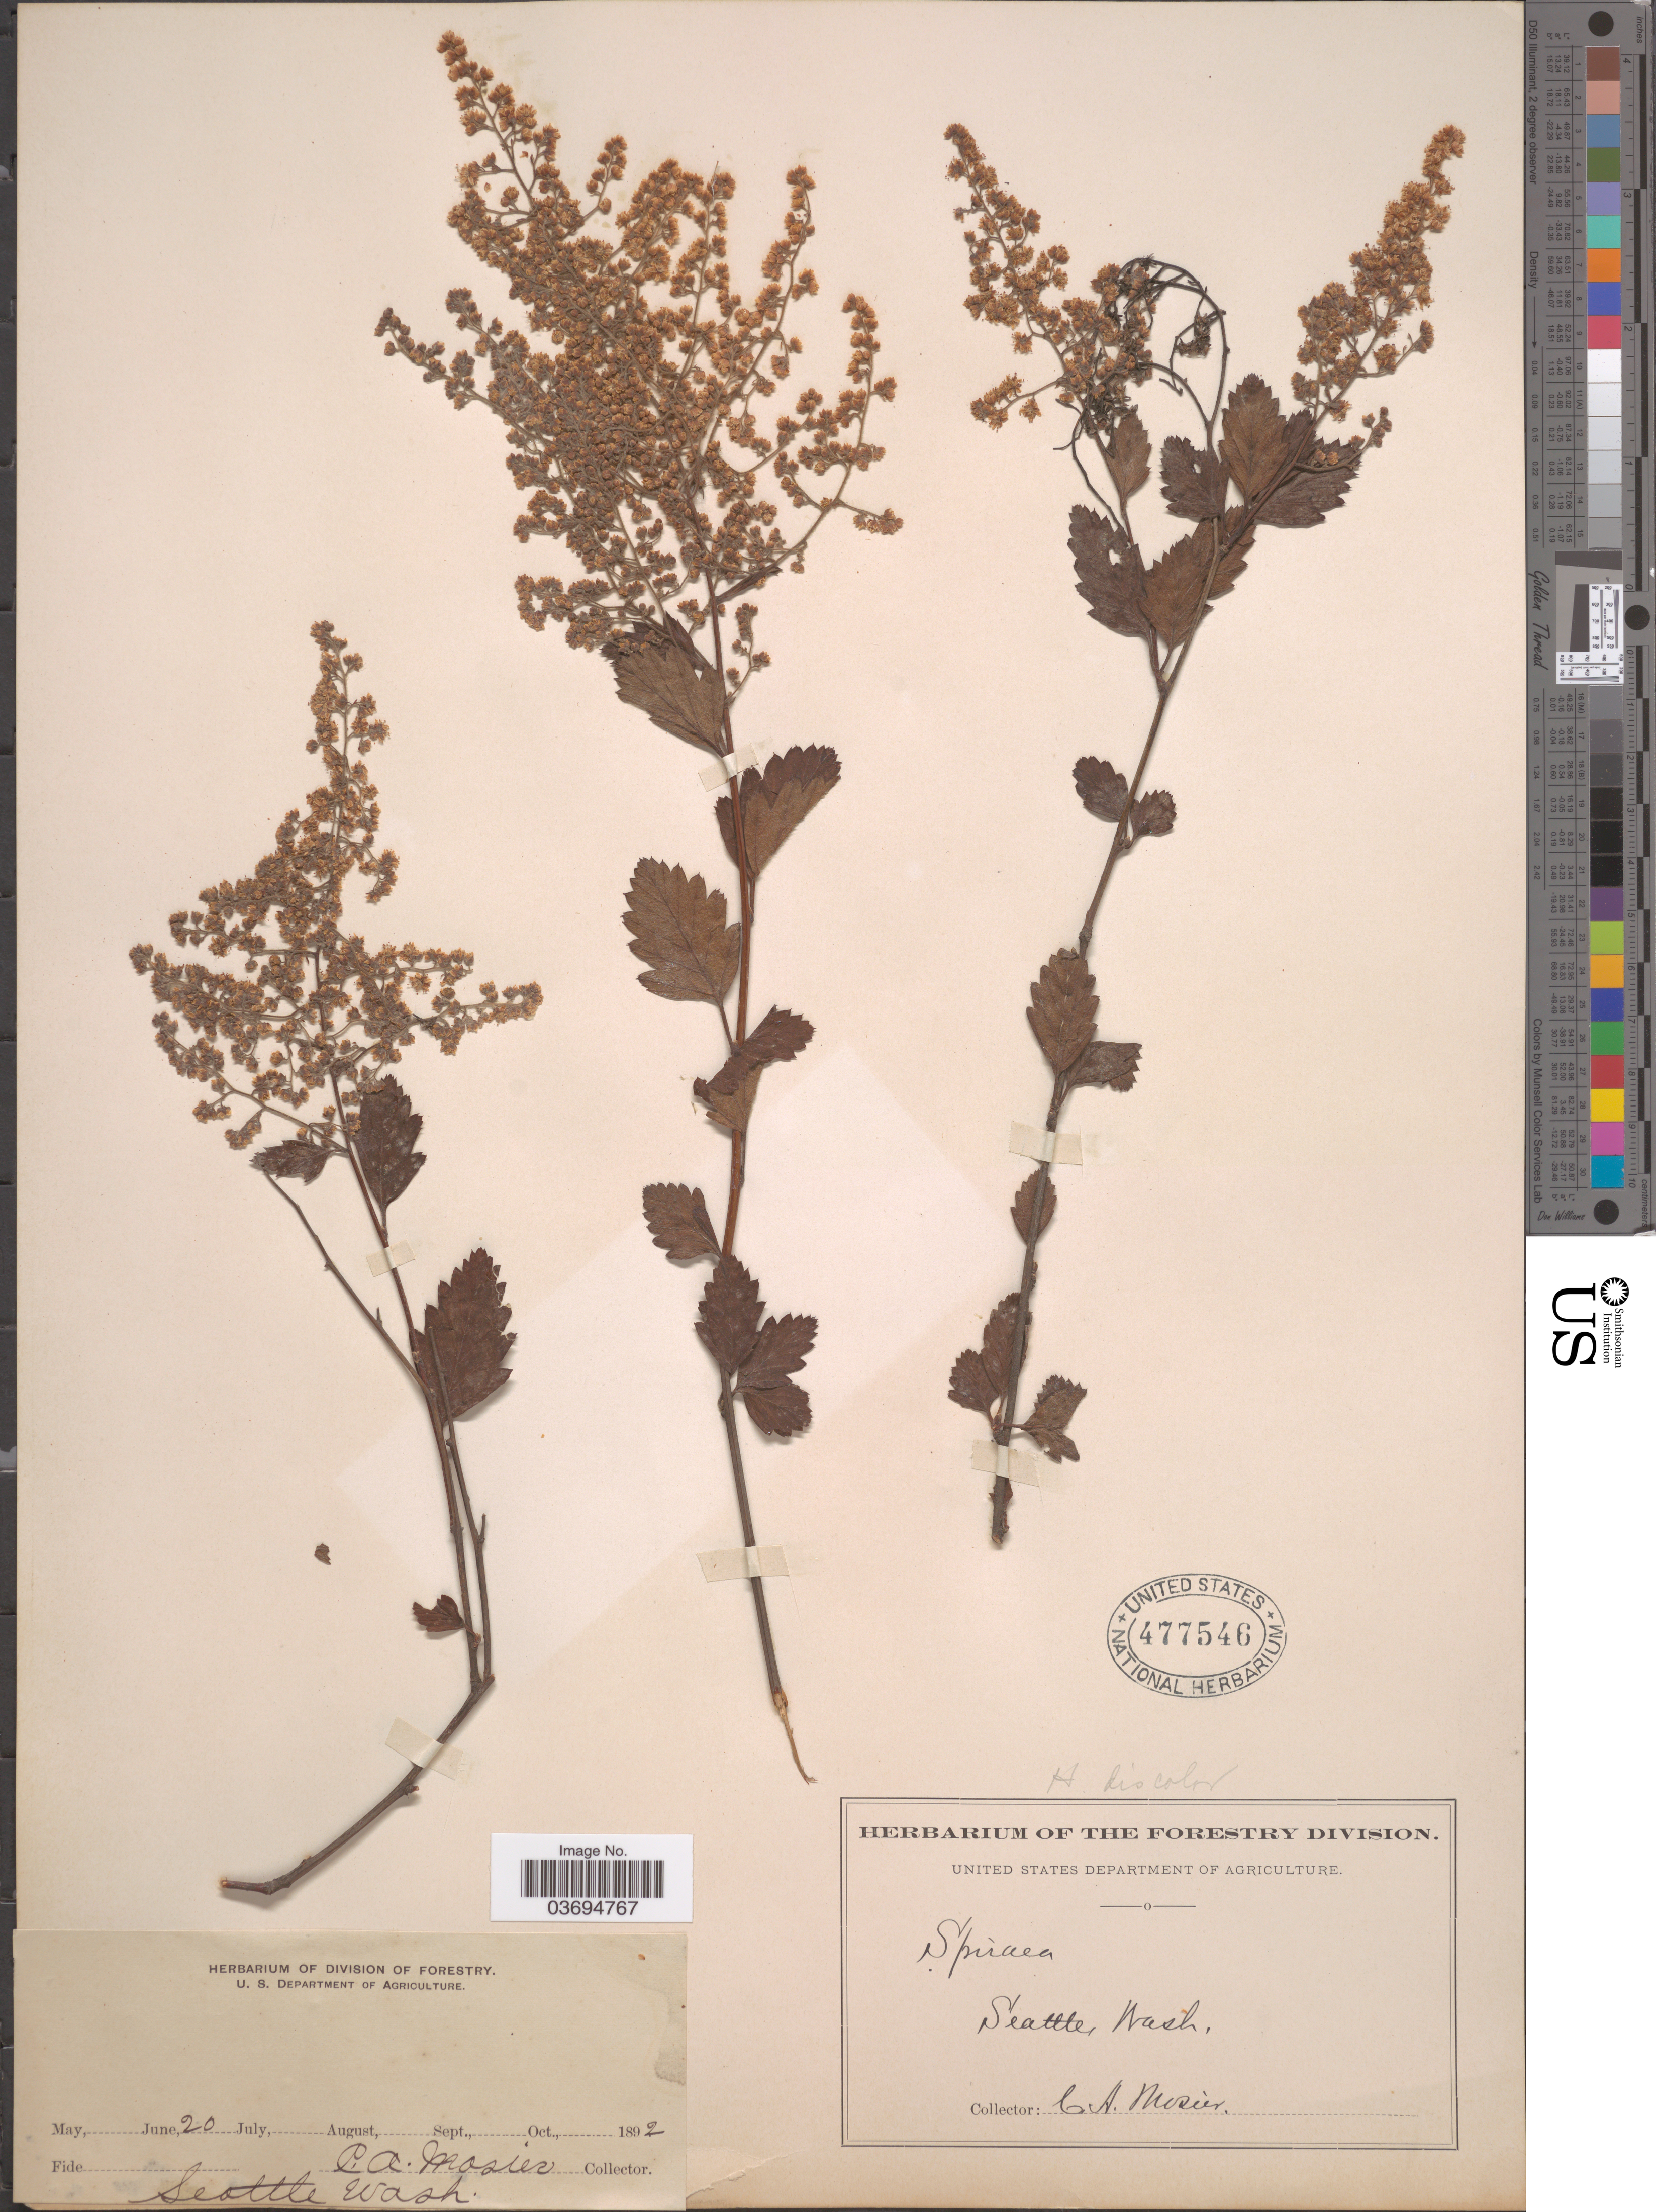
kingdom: Plantae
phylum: Tracheophyta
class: Magnoliopsida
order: Rosales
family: Rosaceae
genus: Holodiscus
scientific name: Holodiscus discolor var. discolor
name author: (Pursh) Maxim.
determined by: Strong, Mark T., (BOT), Smithsonian Institution - National Museum of Natural History (UNITED STATES)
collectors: C. A. Mosier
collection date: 1892-06-20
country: United States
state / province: Washington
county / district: King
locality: Seattle.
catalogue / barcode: US 477546